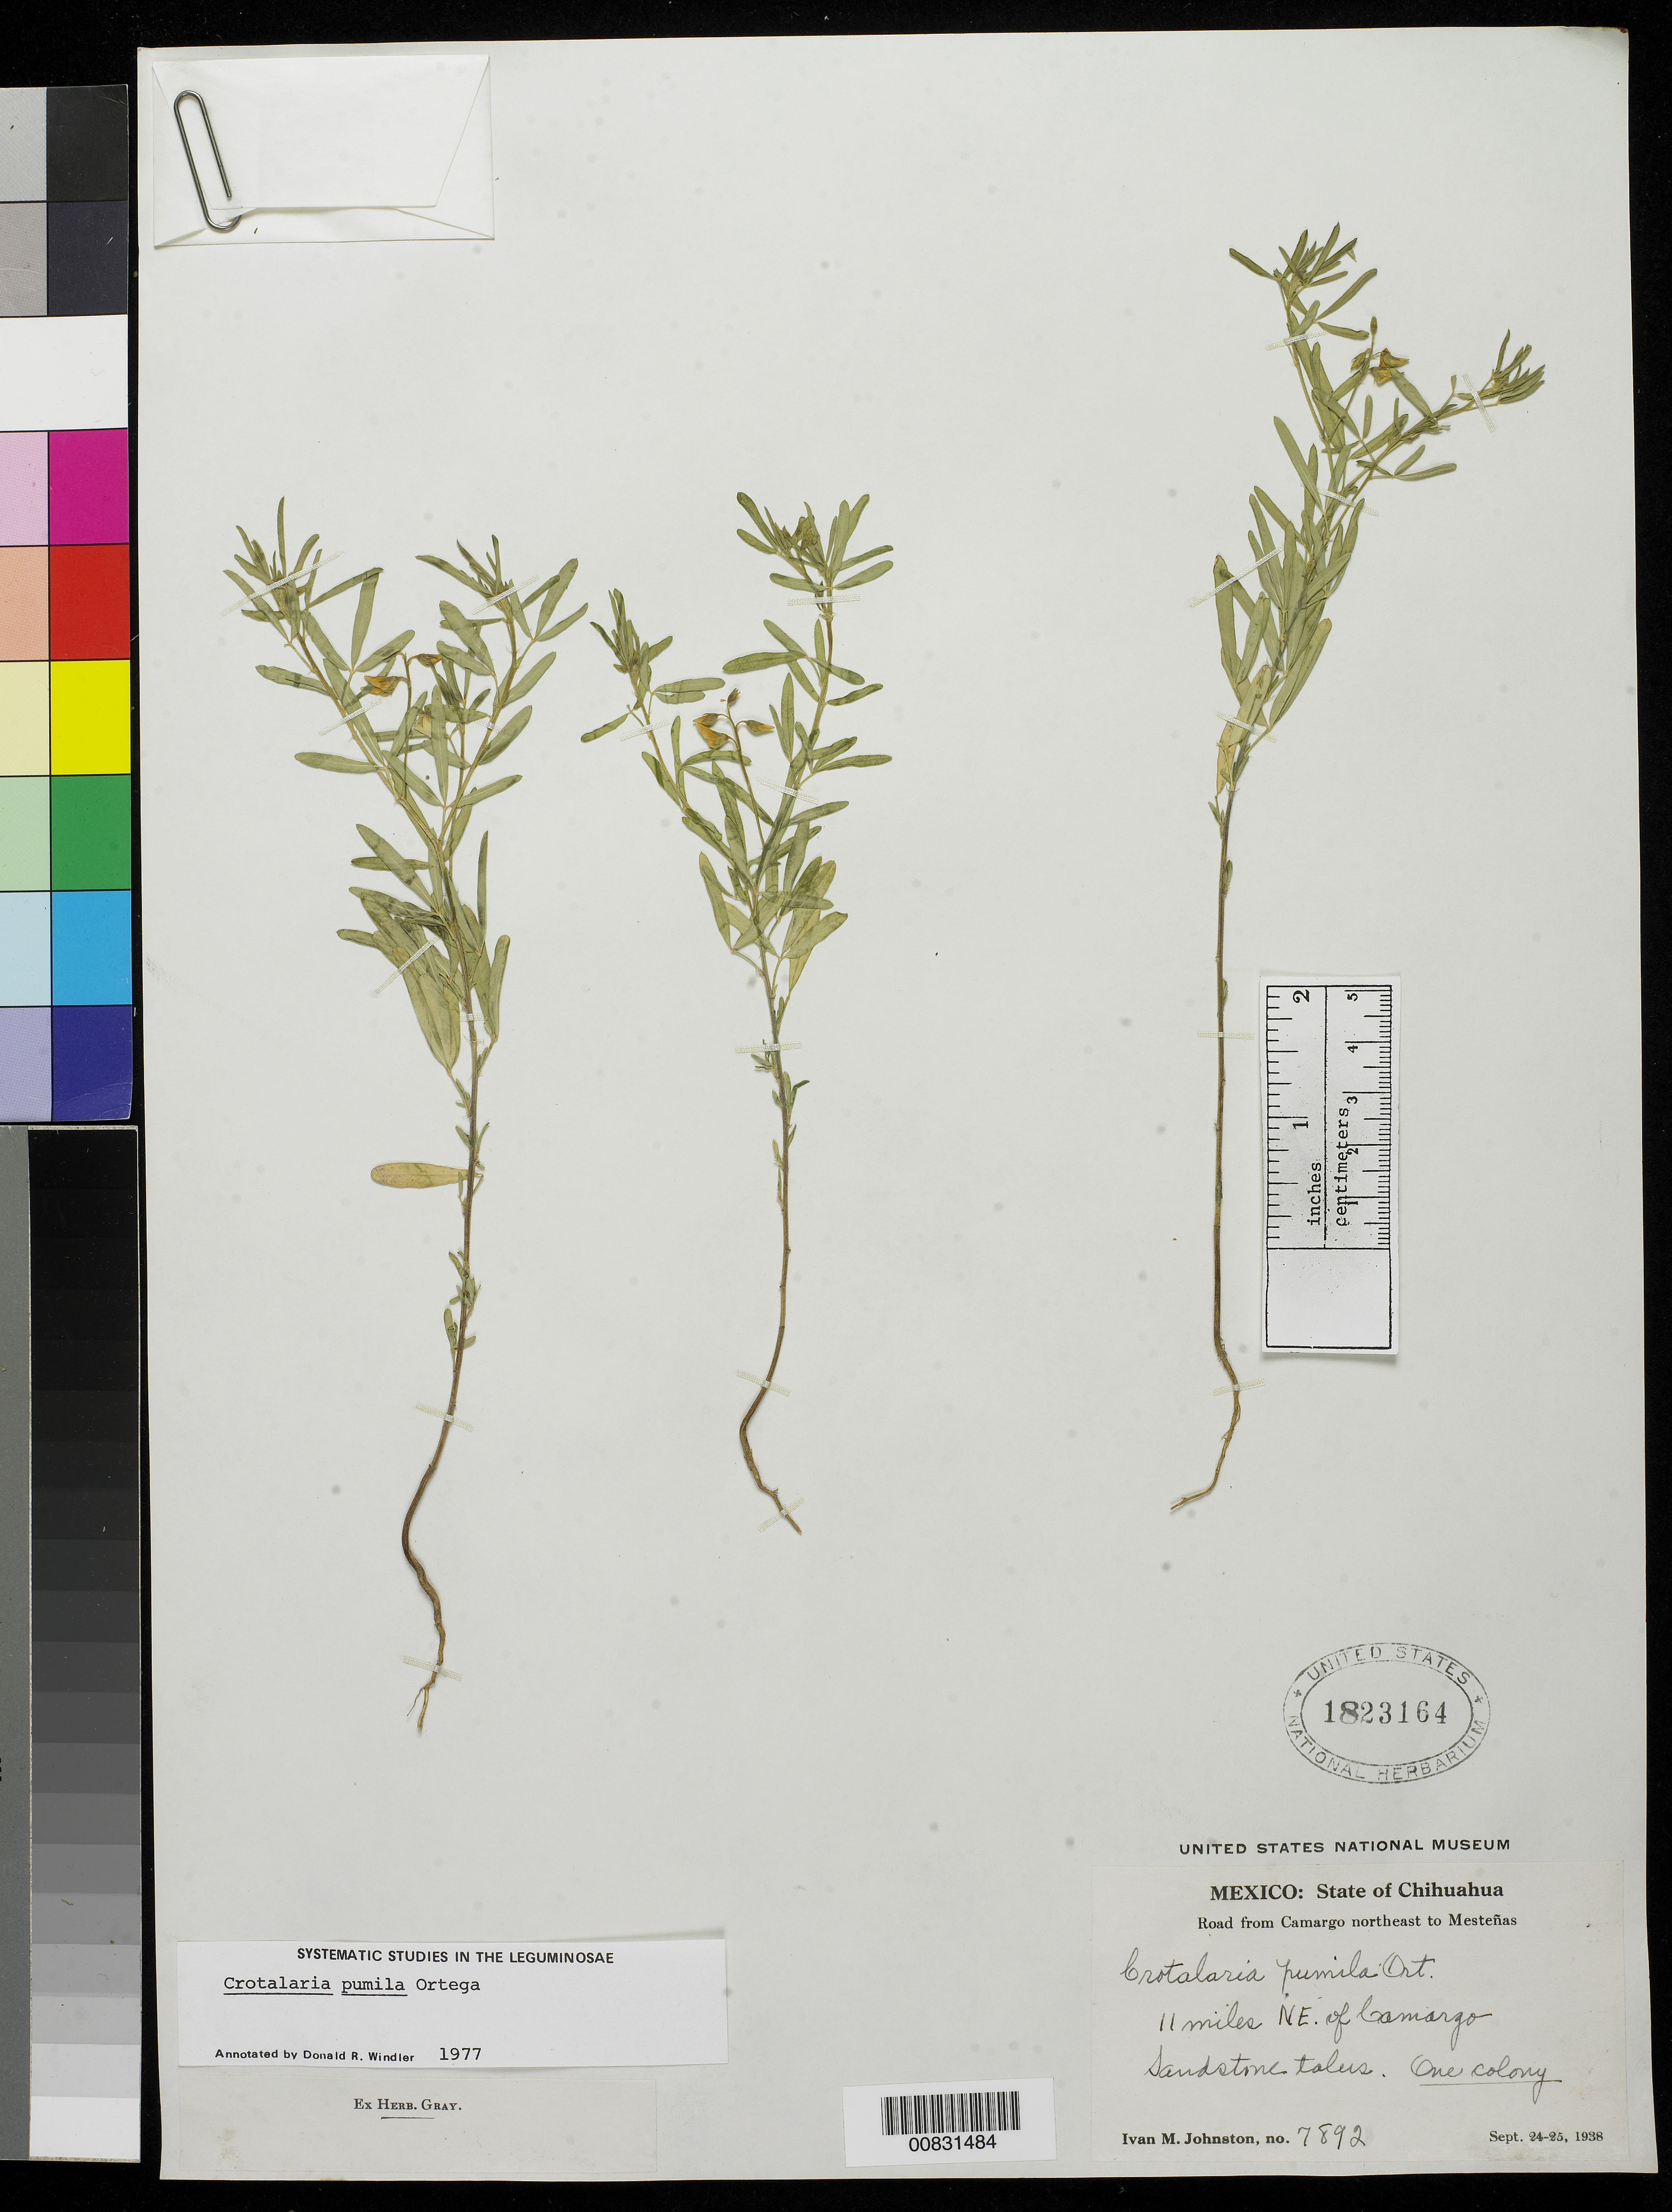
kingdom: Plantae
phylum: Tracheophyta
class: Magnoliopsida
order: Fabales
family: Fabaceae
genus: Crotalaria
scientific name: Crotalaria pumila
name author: Ortega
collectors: I.M. Johnston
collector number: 7892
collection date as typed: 24 Sep 1938 to 25 Sep 1938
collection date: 1938-09-24/1938-09-25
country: Mexico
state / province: Chihuahua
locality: Road from Camargo northeast to Mesteñas. 11 miles NE of Camargo.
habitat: Sandstone talus.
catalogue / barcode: US 1823164